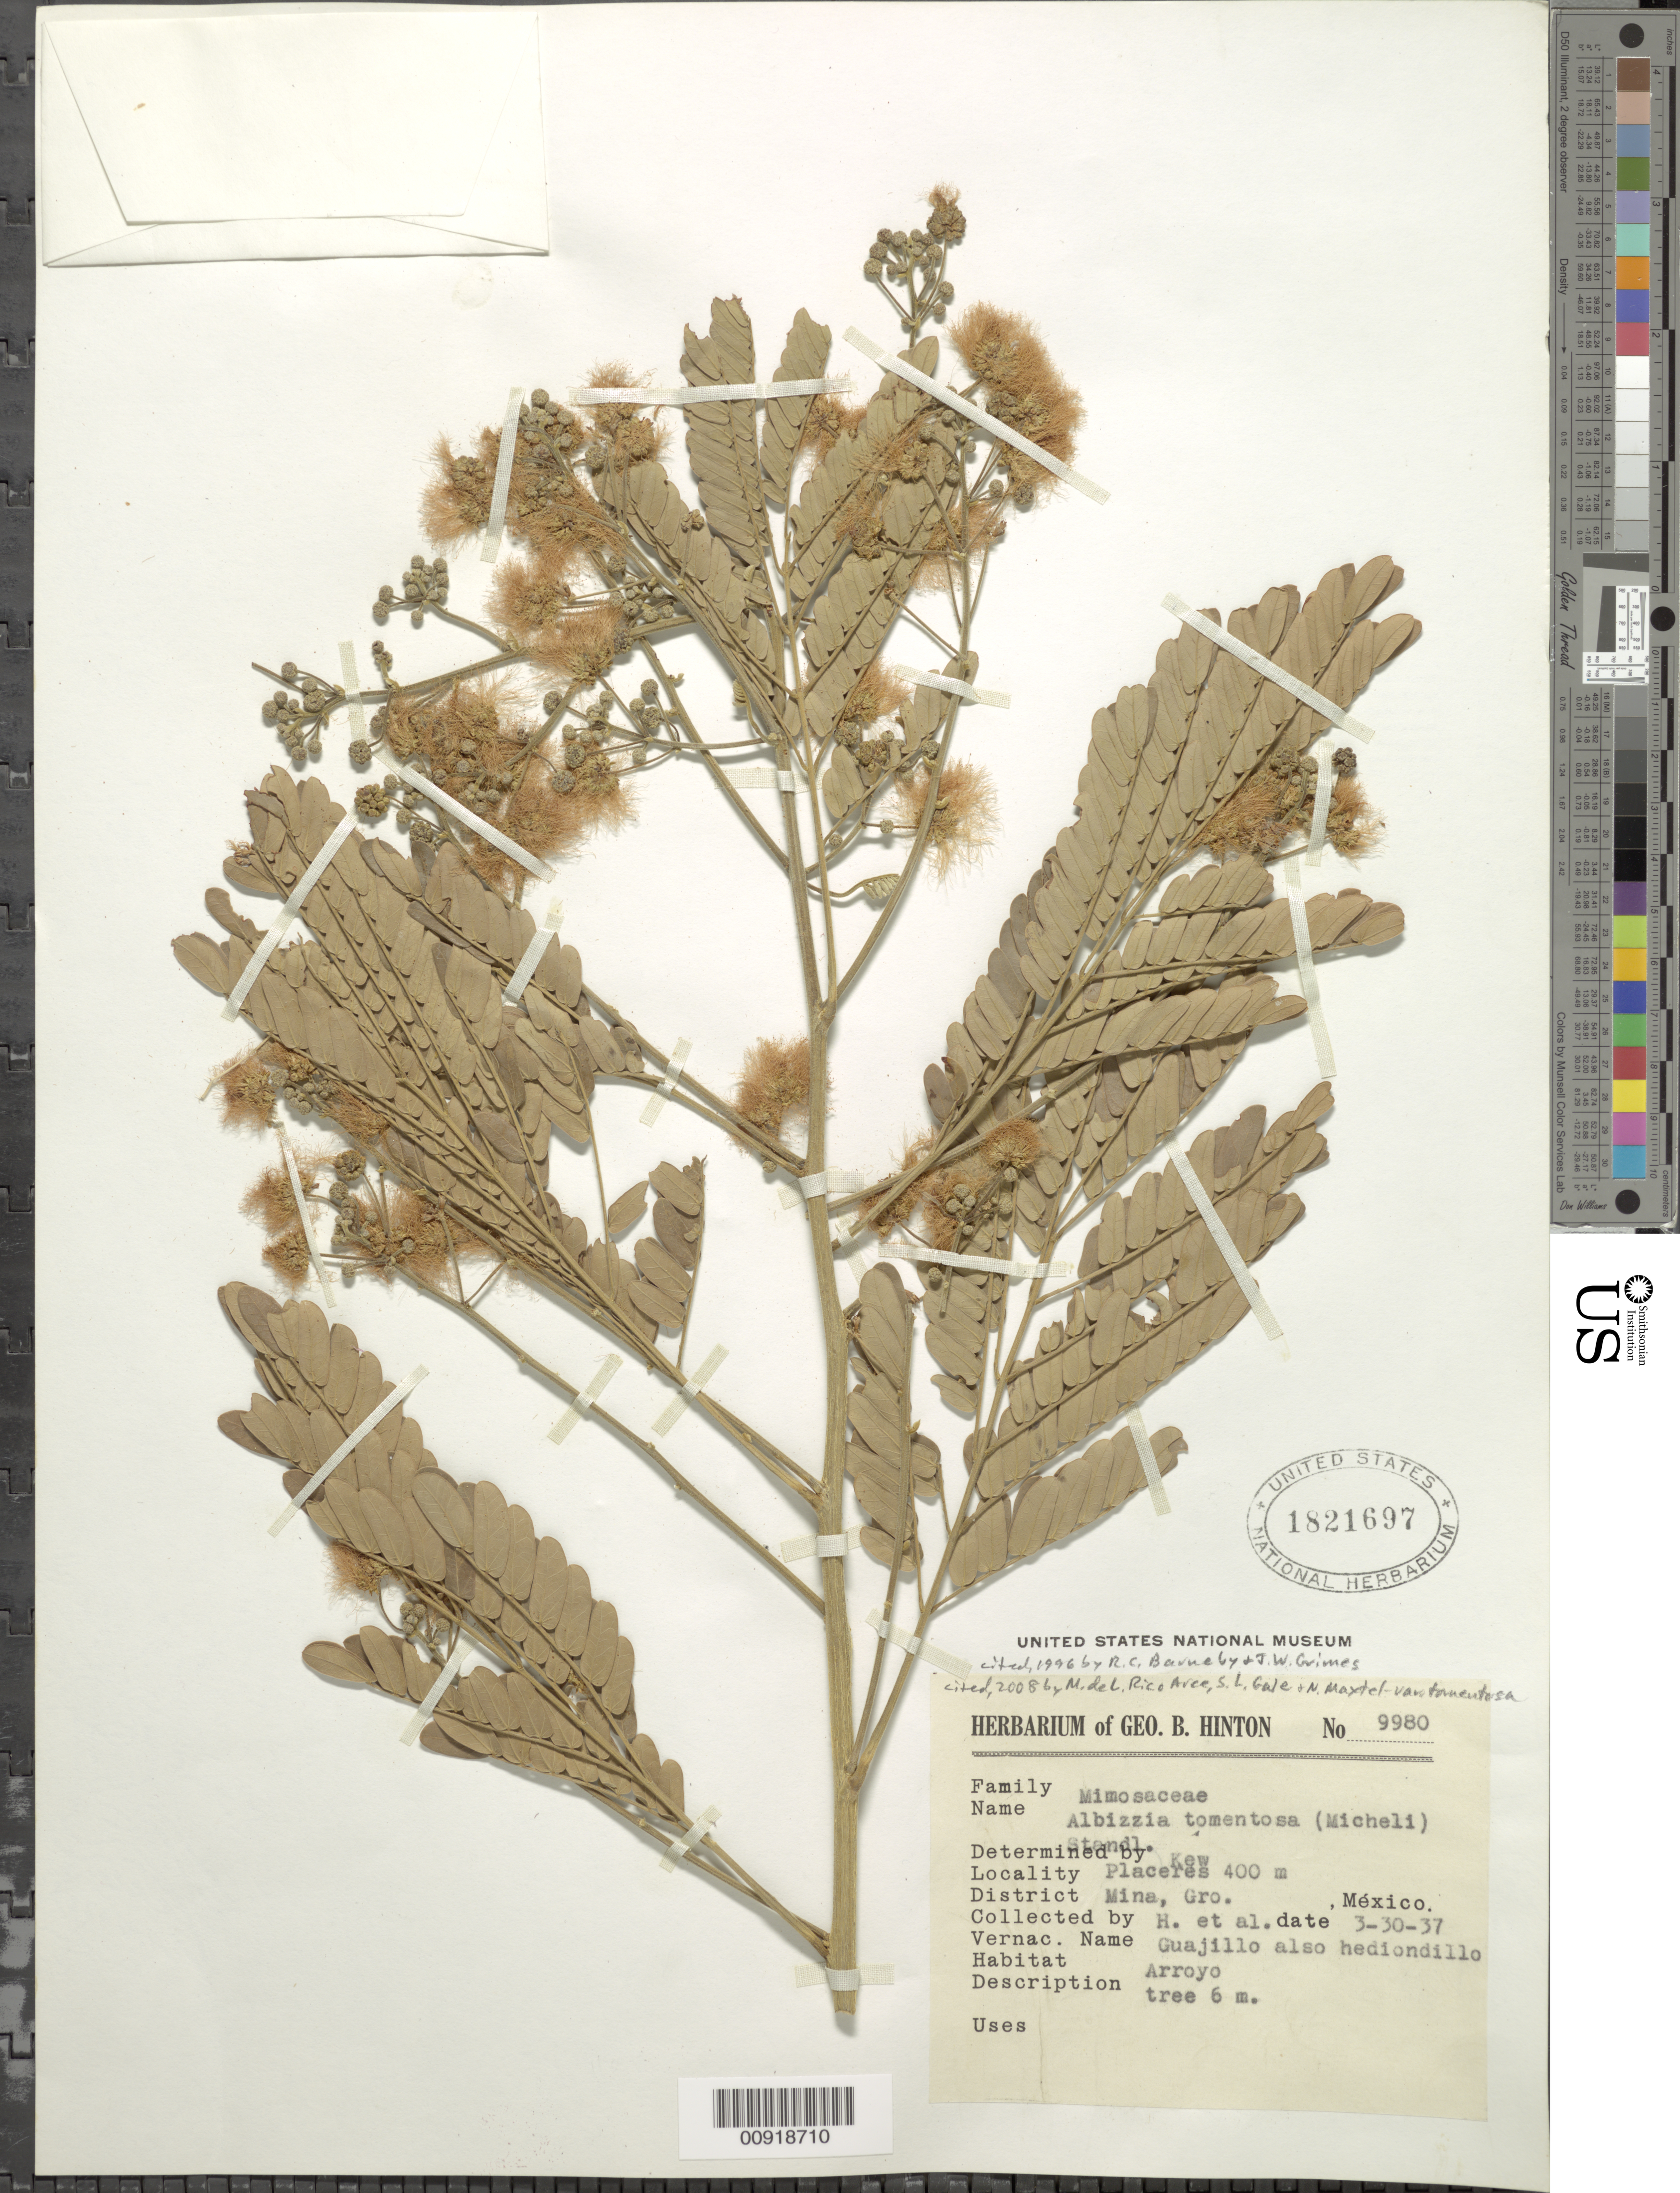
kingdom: Plantae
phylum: Tracheophyta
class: Magnoliopsida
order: Fabales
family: Fabaceae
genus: Pseudalbizzia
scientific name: Pseudalbizzia tomentosa var. tomentosa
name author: (Micheli) Koenen & Duno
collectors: G. B. Hinton & et al.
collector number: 9980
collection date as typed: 30 Mar 1937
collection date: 1937-03-30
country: Mexico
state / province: Guerrero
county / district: Mina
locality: Placeres, District Mina, Guerrero.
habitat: Arroyo.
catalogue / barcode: US 1821697